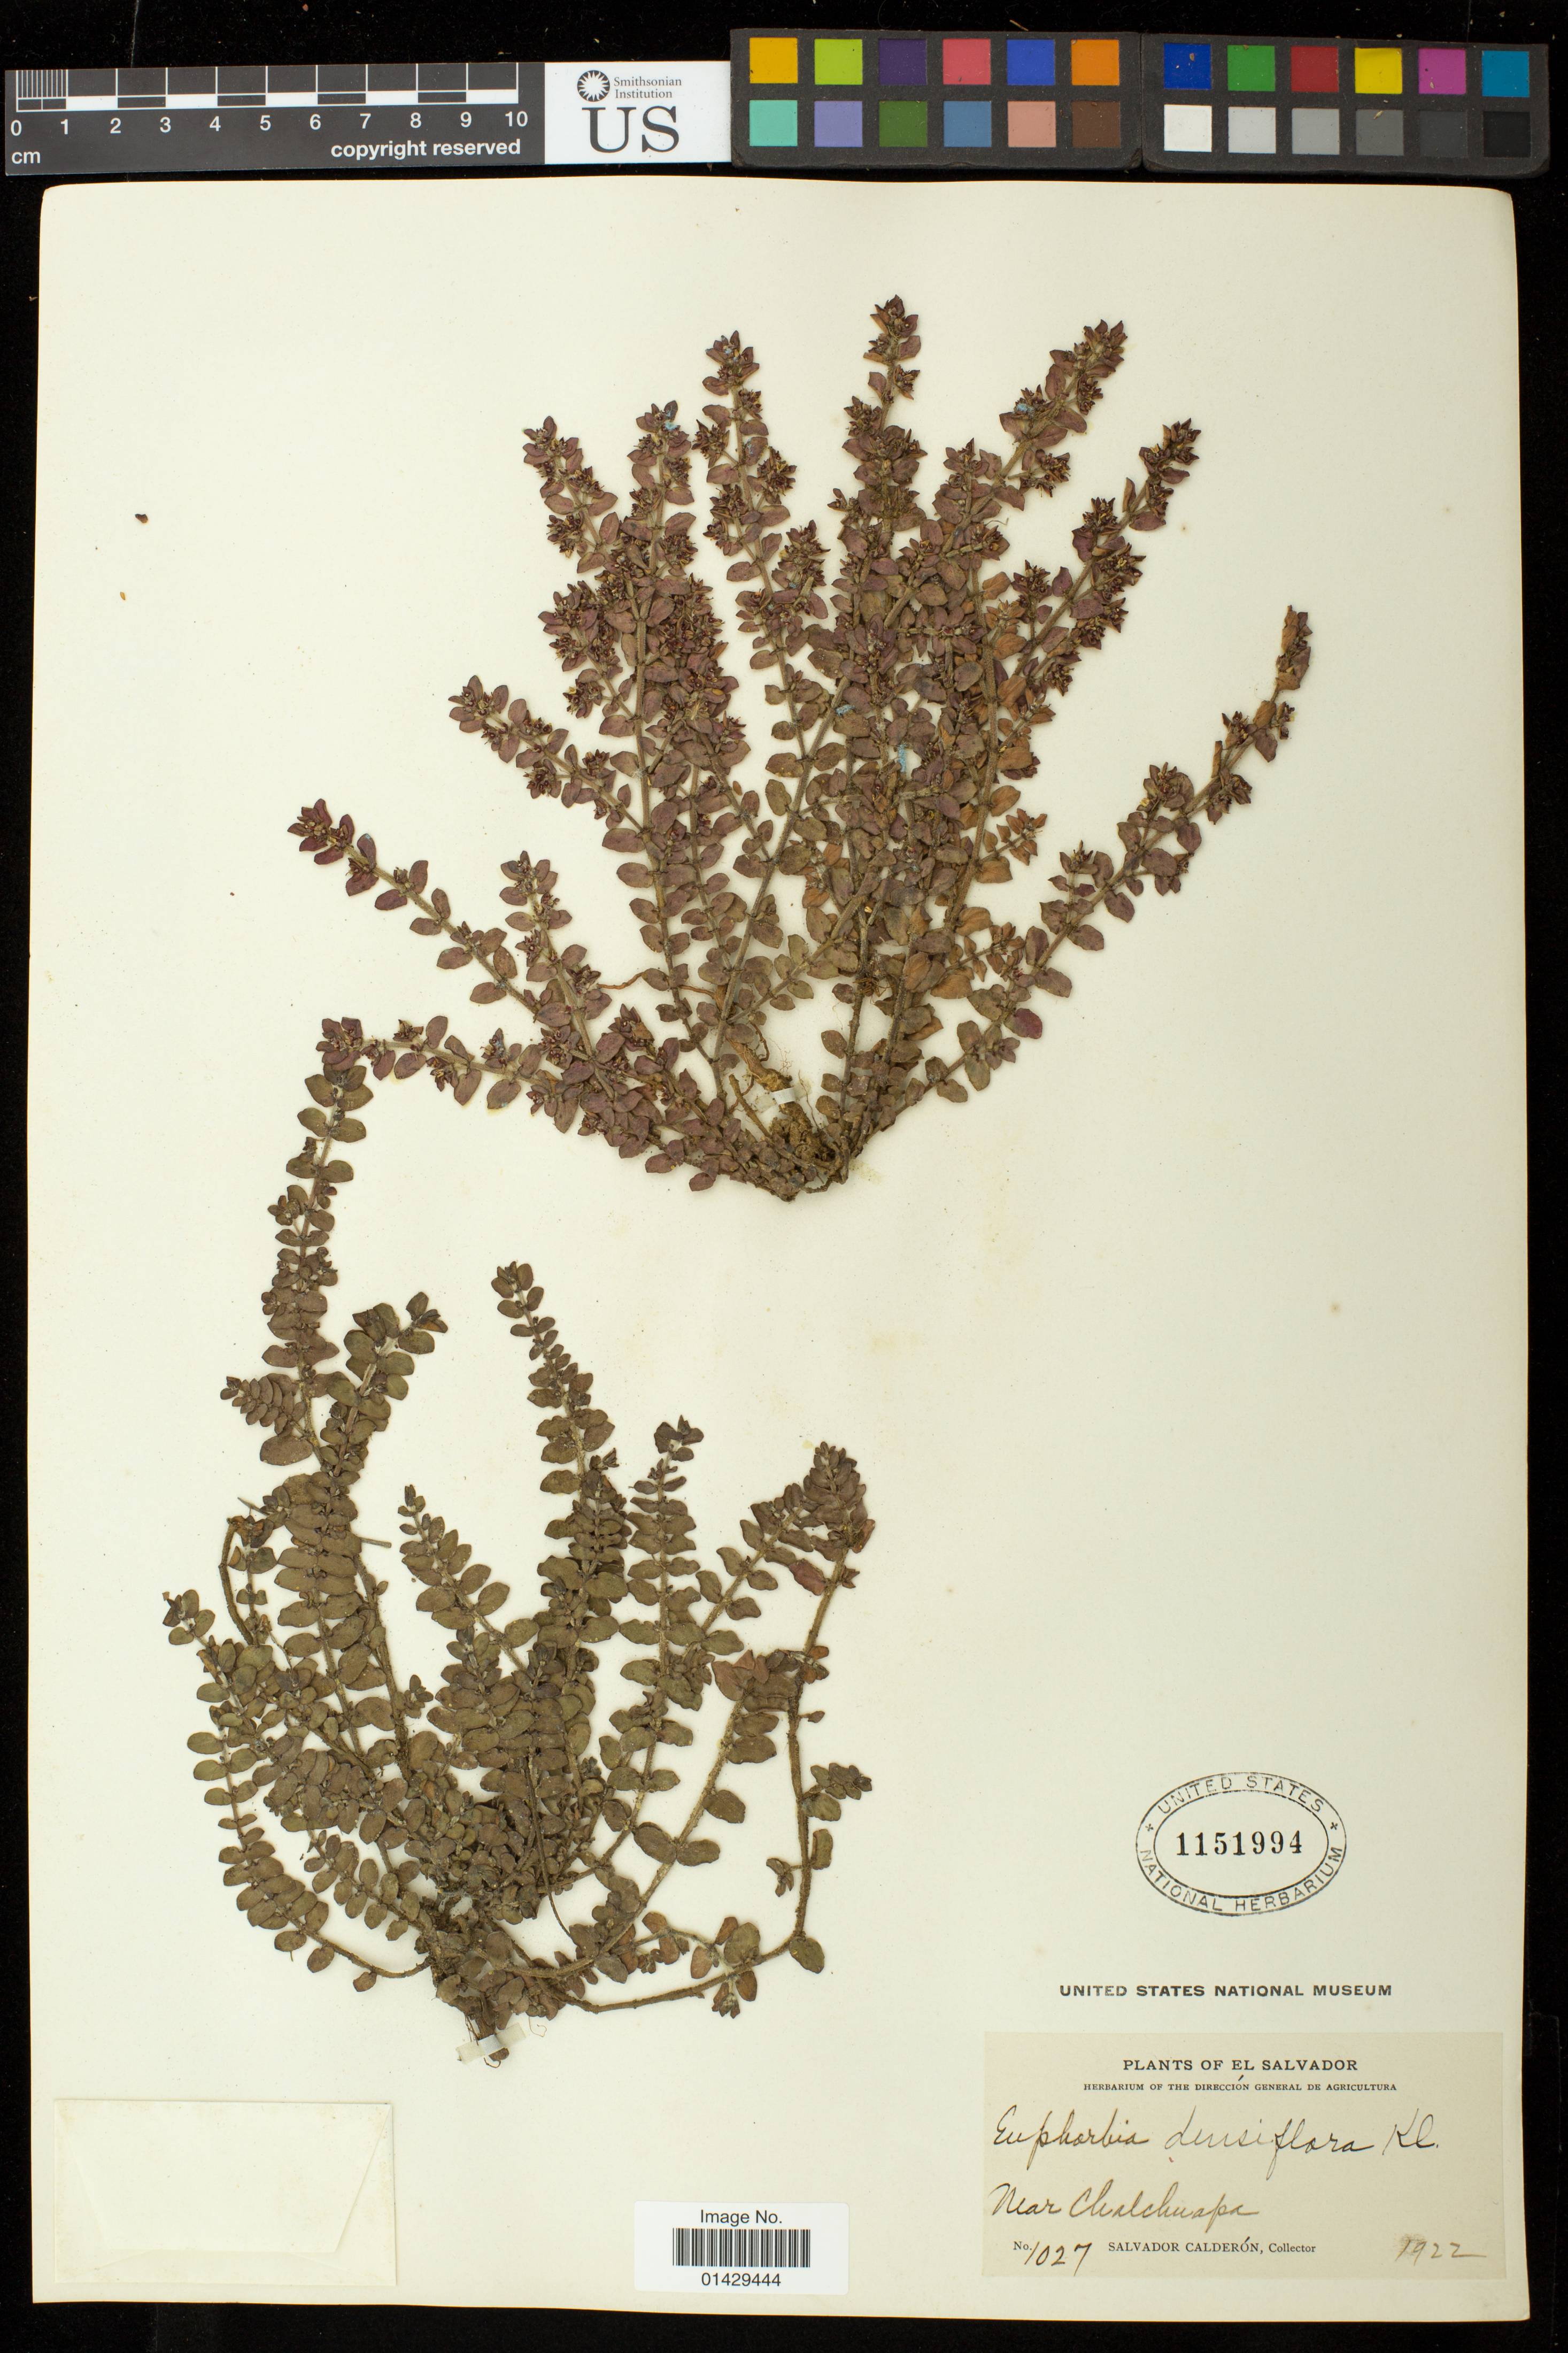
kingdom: Plantae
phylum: Tracheophyta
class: Magnoliopsida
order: Malpighiales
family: Euphorbiaceae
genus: Euphorbia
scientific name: Euphorbia densiflora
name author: (Klotzsch & Garcke) Klotzsch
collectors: S. Calderón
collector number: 1027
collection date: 1922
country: El Salvador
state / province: Santa Ana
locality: Near Chalchuapa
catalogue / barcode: US 1151994